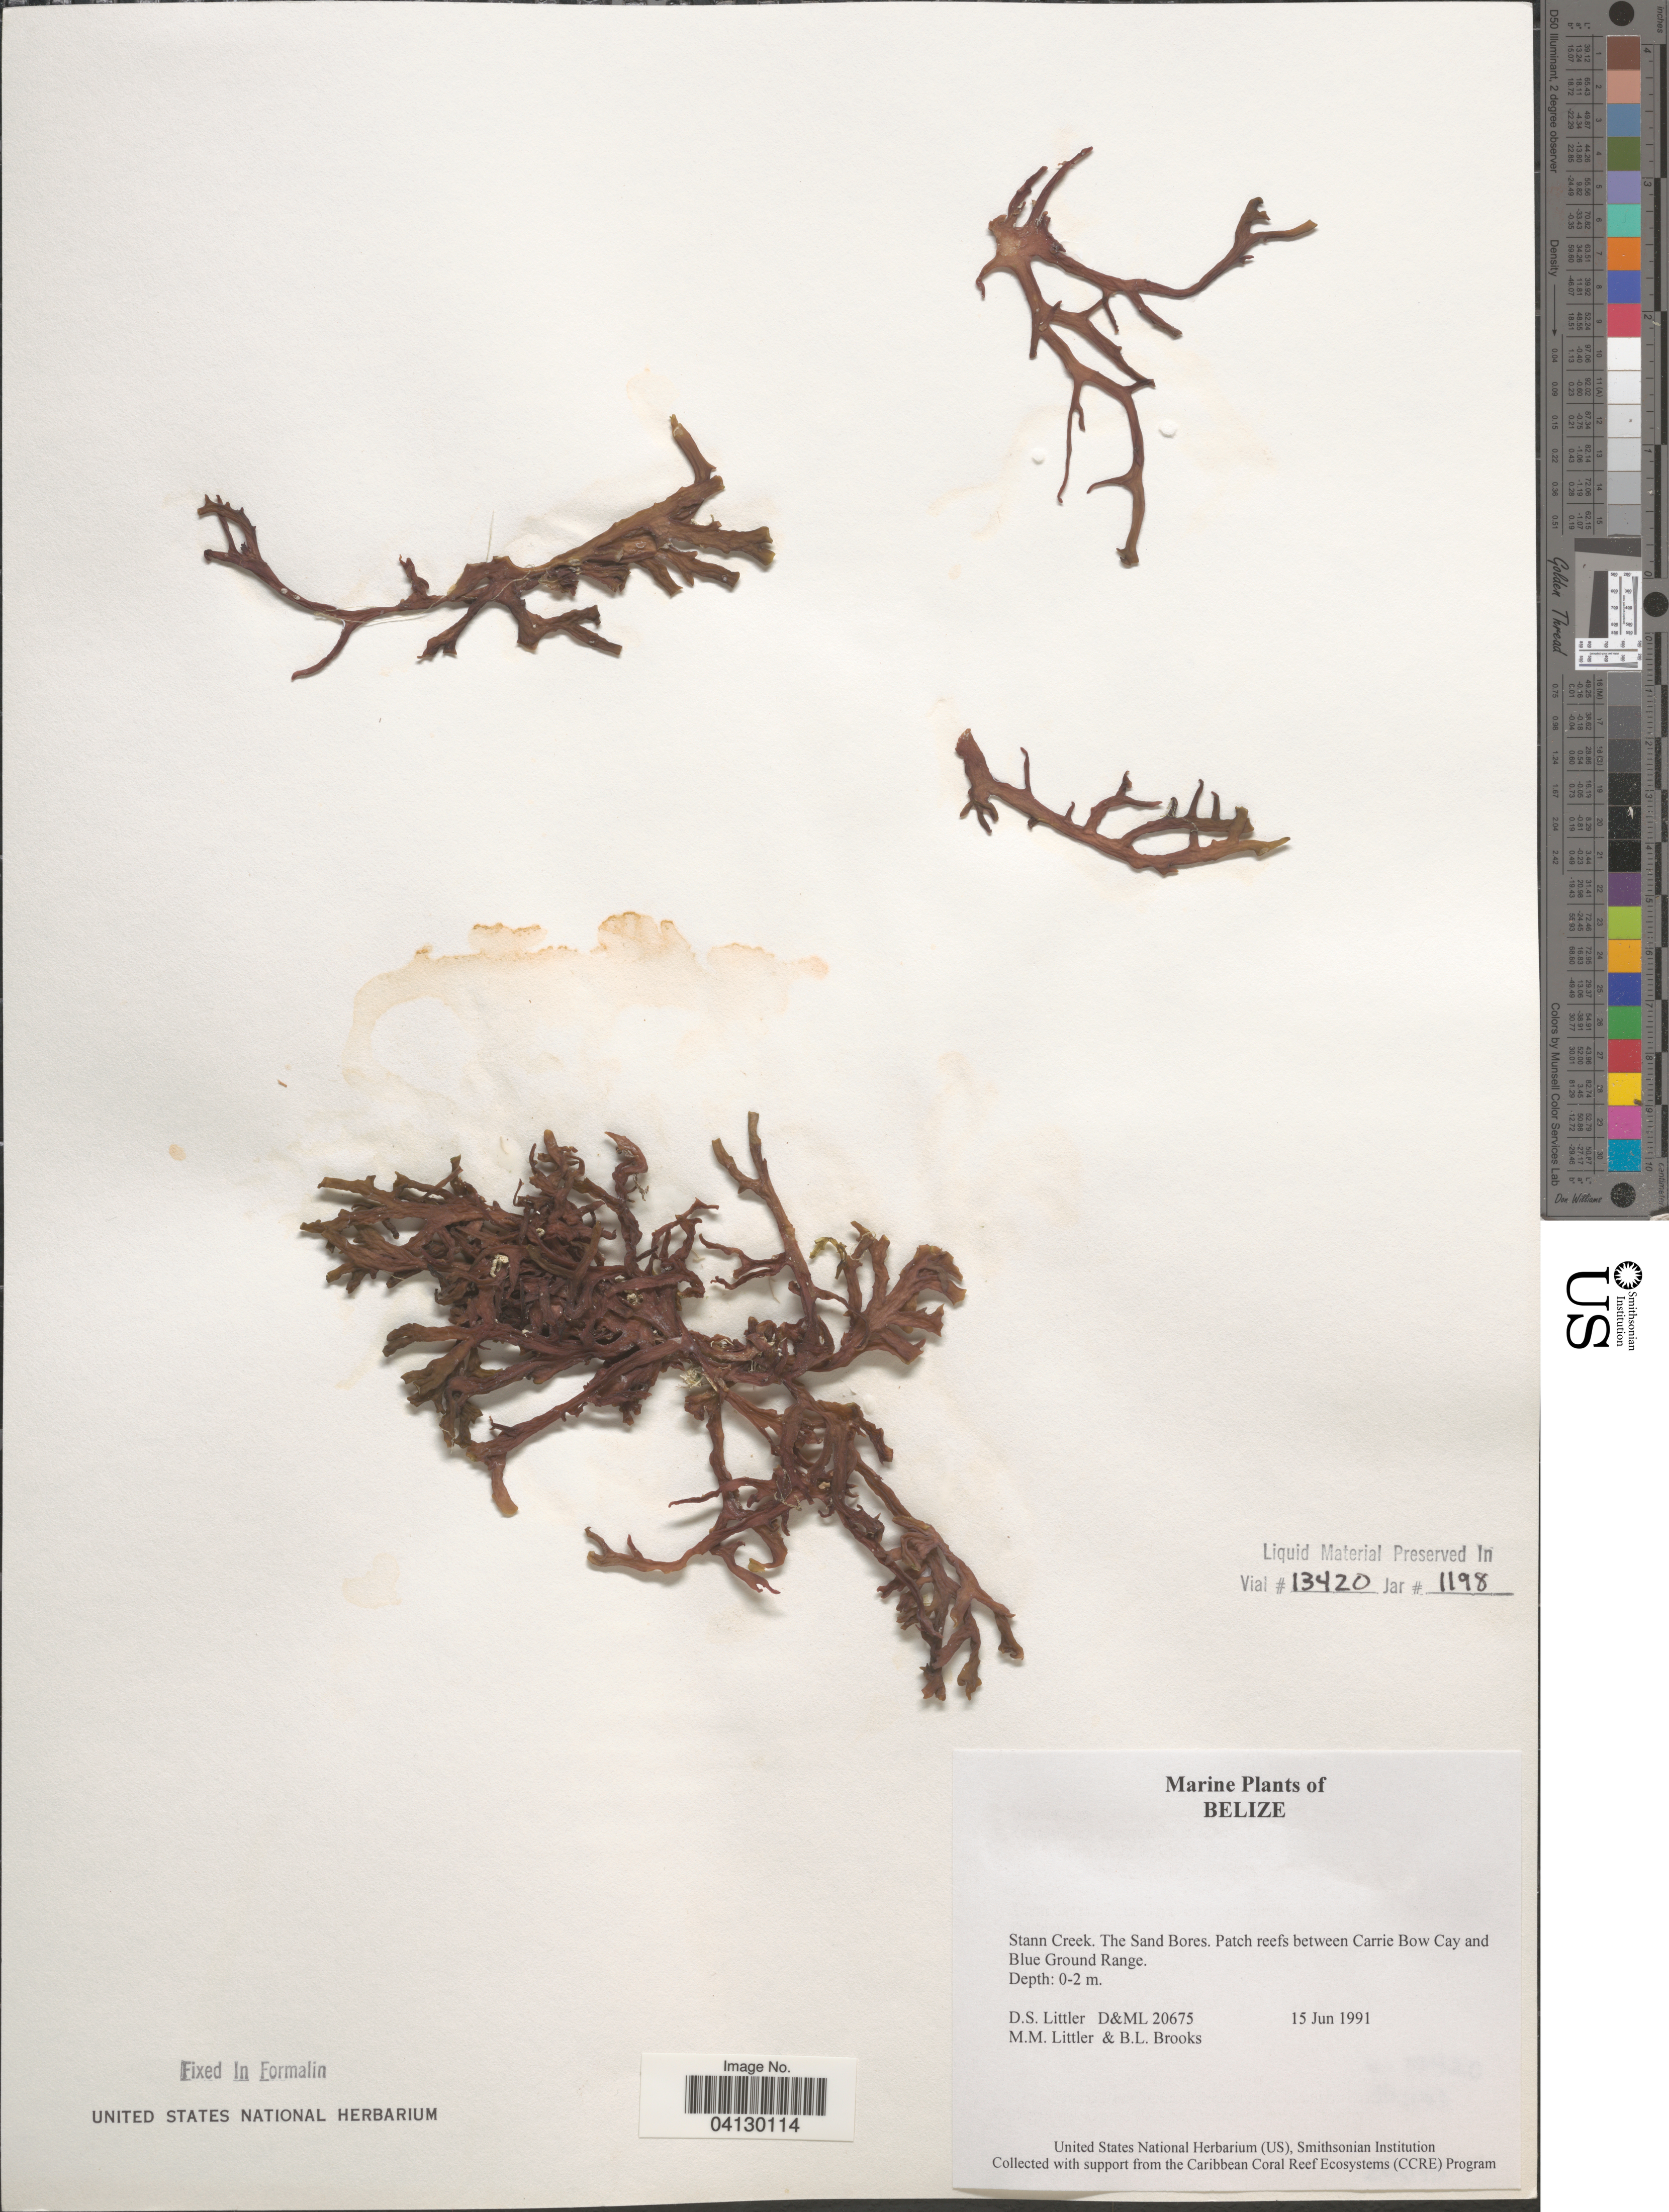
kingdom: Plantae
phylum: Rhodophyta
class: Florideophyceae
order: Corallinales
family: Corallinaceae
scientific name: Crustose Coralline Algae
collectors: D. S. Littler & B. Brooks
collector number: D&ML 20675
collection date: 1991-06-15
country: Belize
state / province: Stann Creek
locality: The Sand Bores. Patch reefs between Carrie Bow Cay and Blue Ground Range.